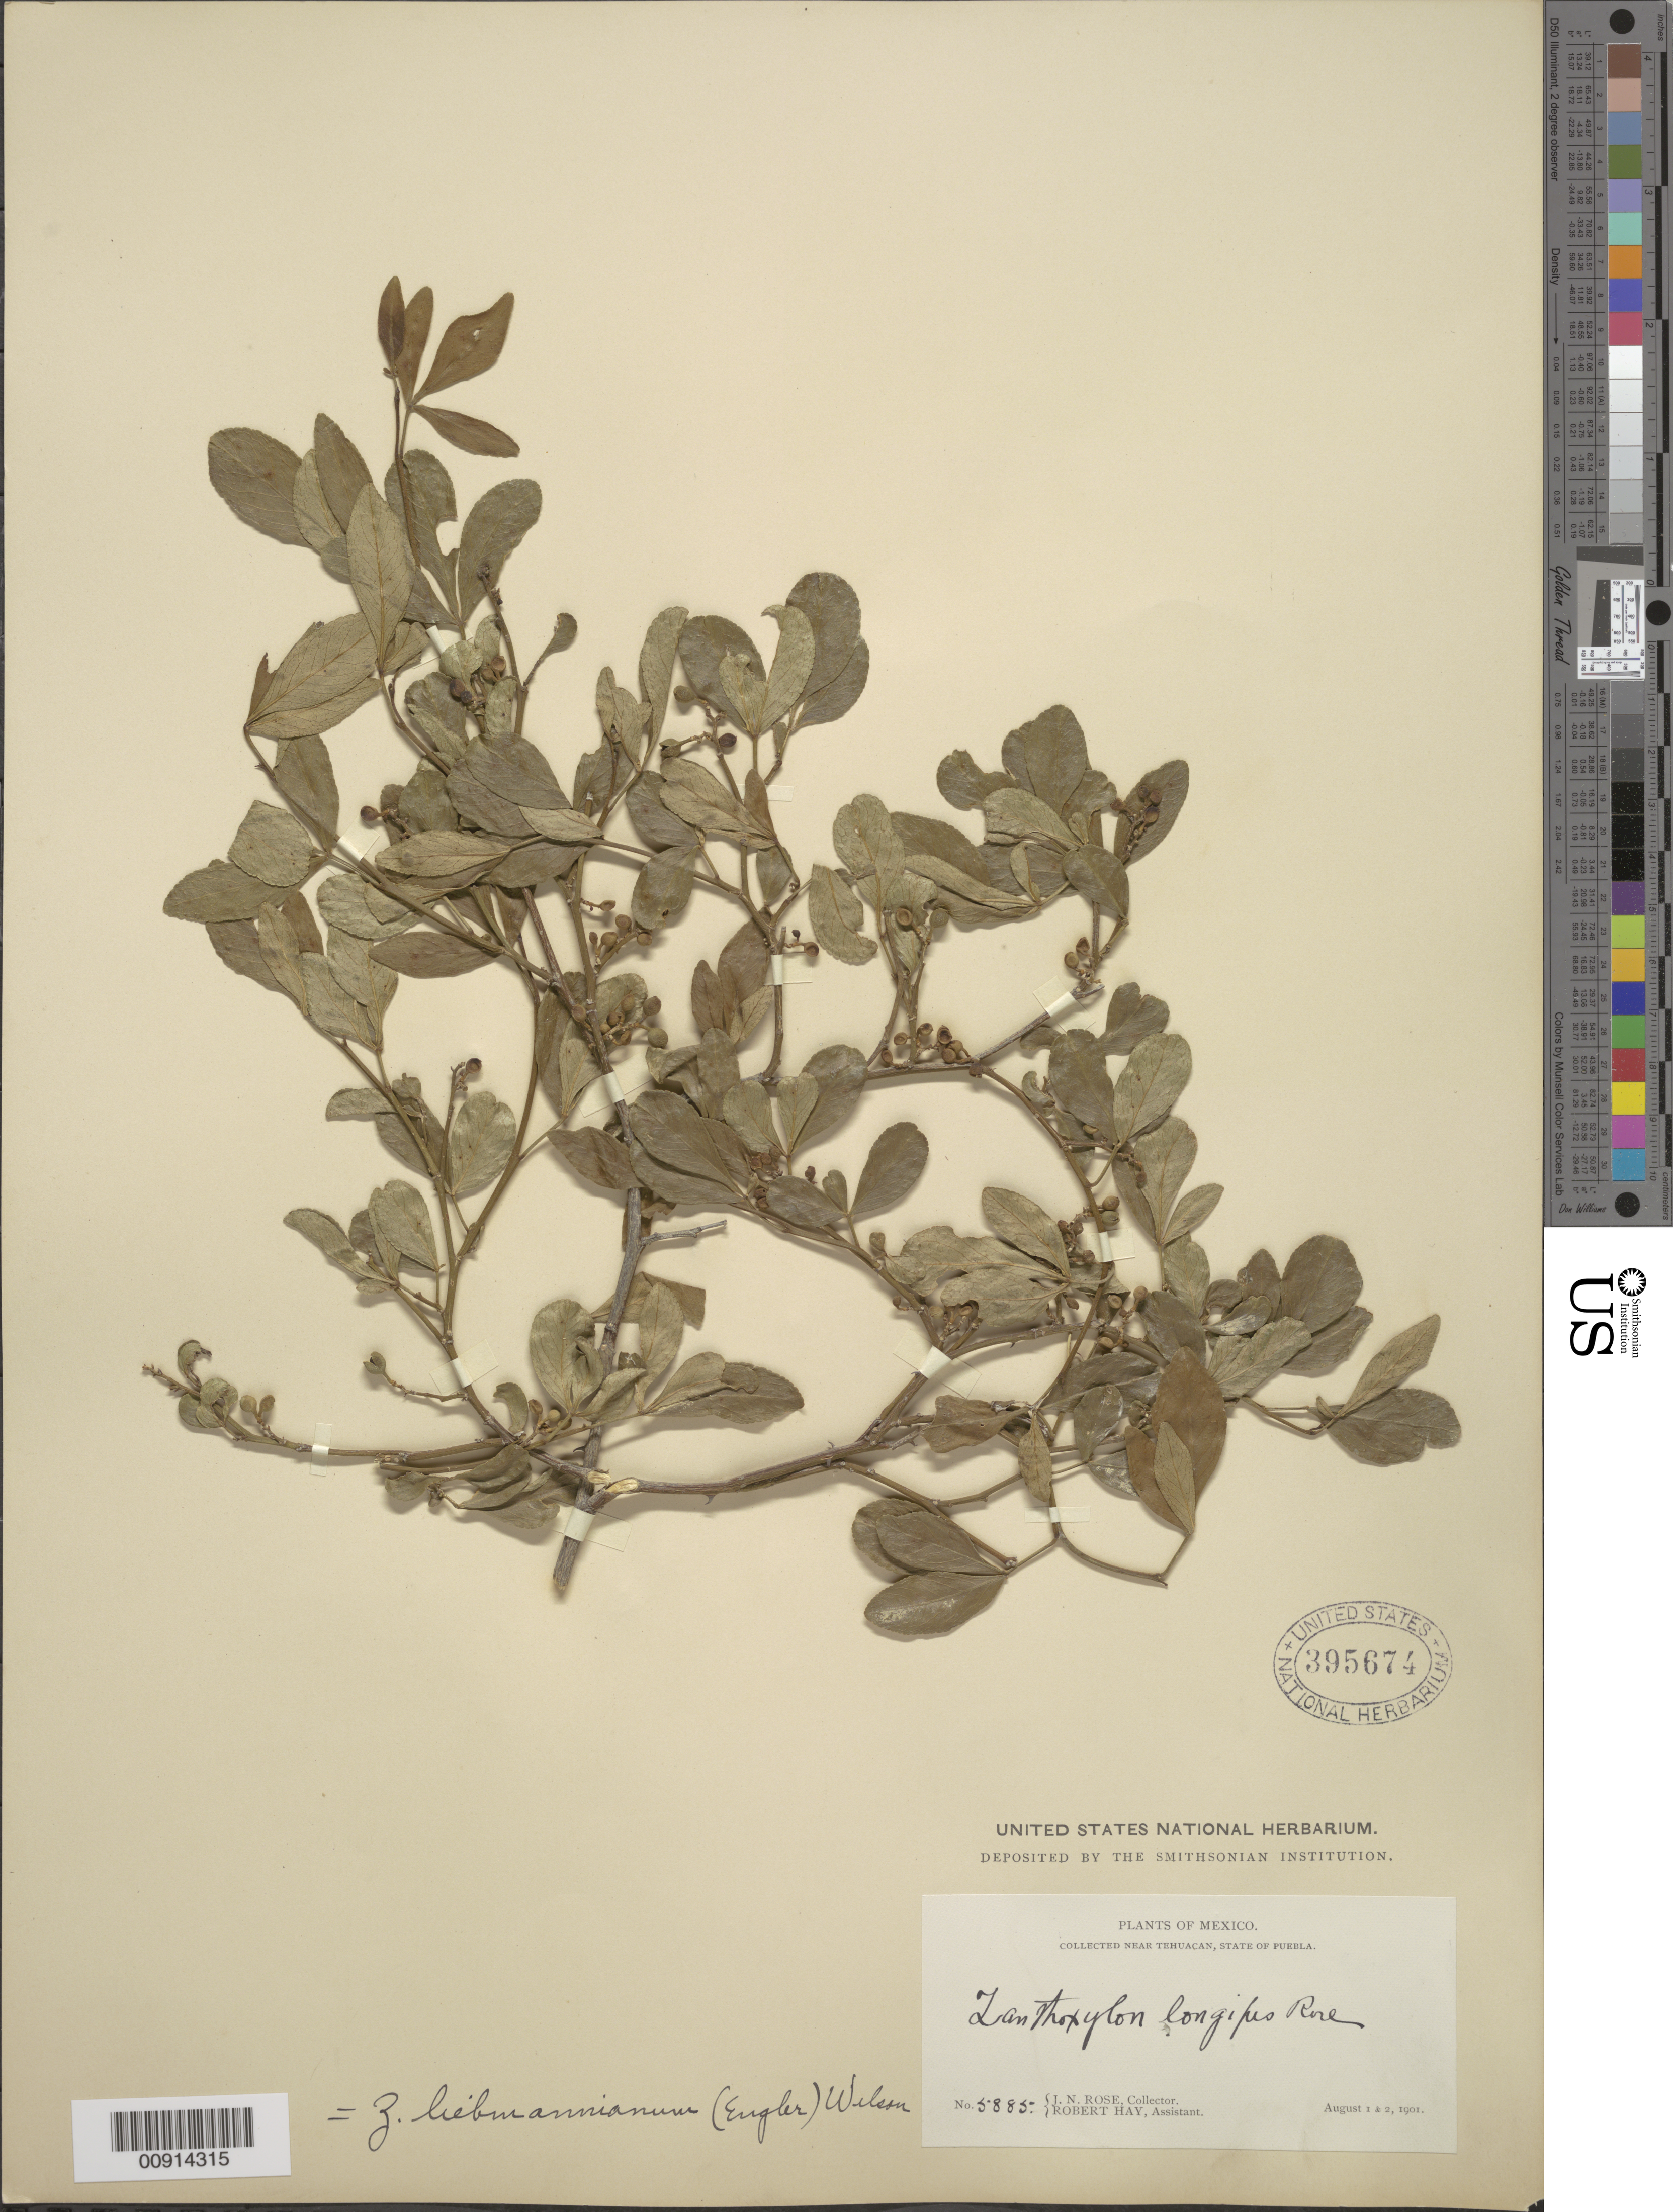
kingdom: Plantae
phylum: Tracheophyta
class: Magnoliopsida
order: Sapindales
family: Rutaceae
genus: Zanthoxylum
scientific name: Zanthoxylum liebmannianum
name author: (Engl.) P. Wilson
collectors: J. N. Rose & R. Hay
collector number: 5885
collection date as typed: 01 Aug 1901 to 02 Aug 1901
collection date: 1901-08-01/1901-08-02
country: Mexico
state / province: Puebla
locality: Near Tehuacán, State of Puebla.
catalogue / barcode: US 395674